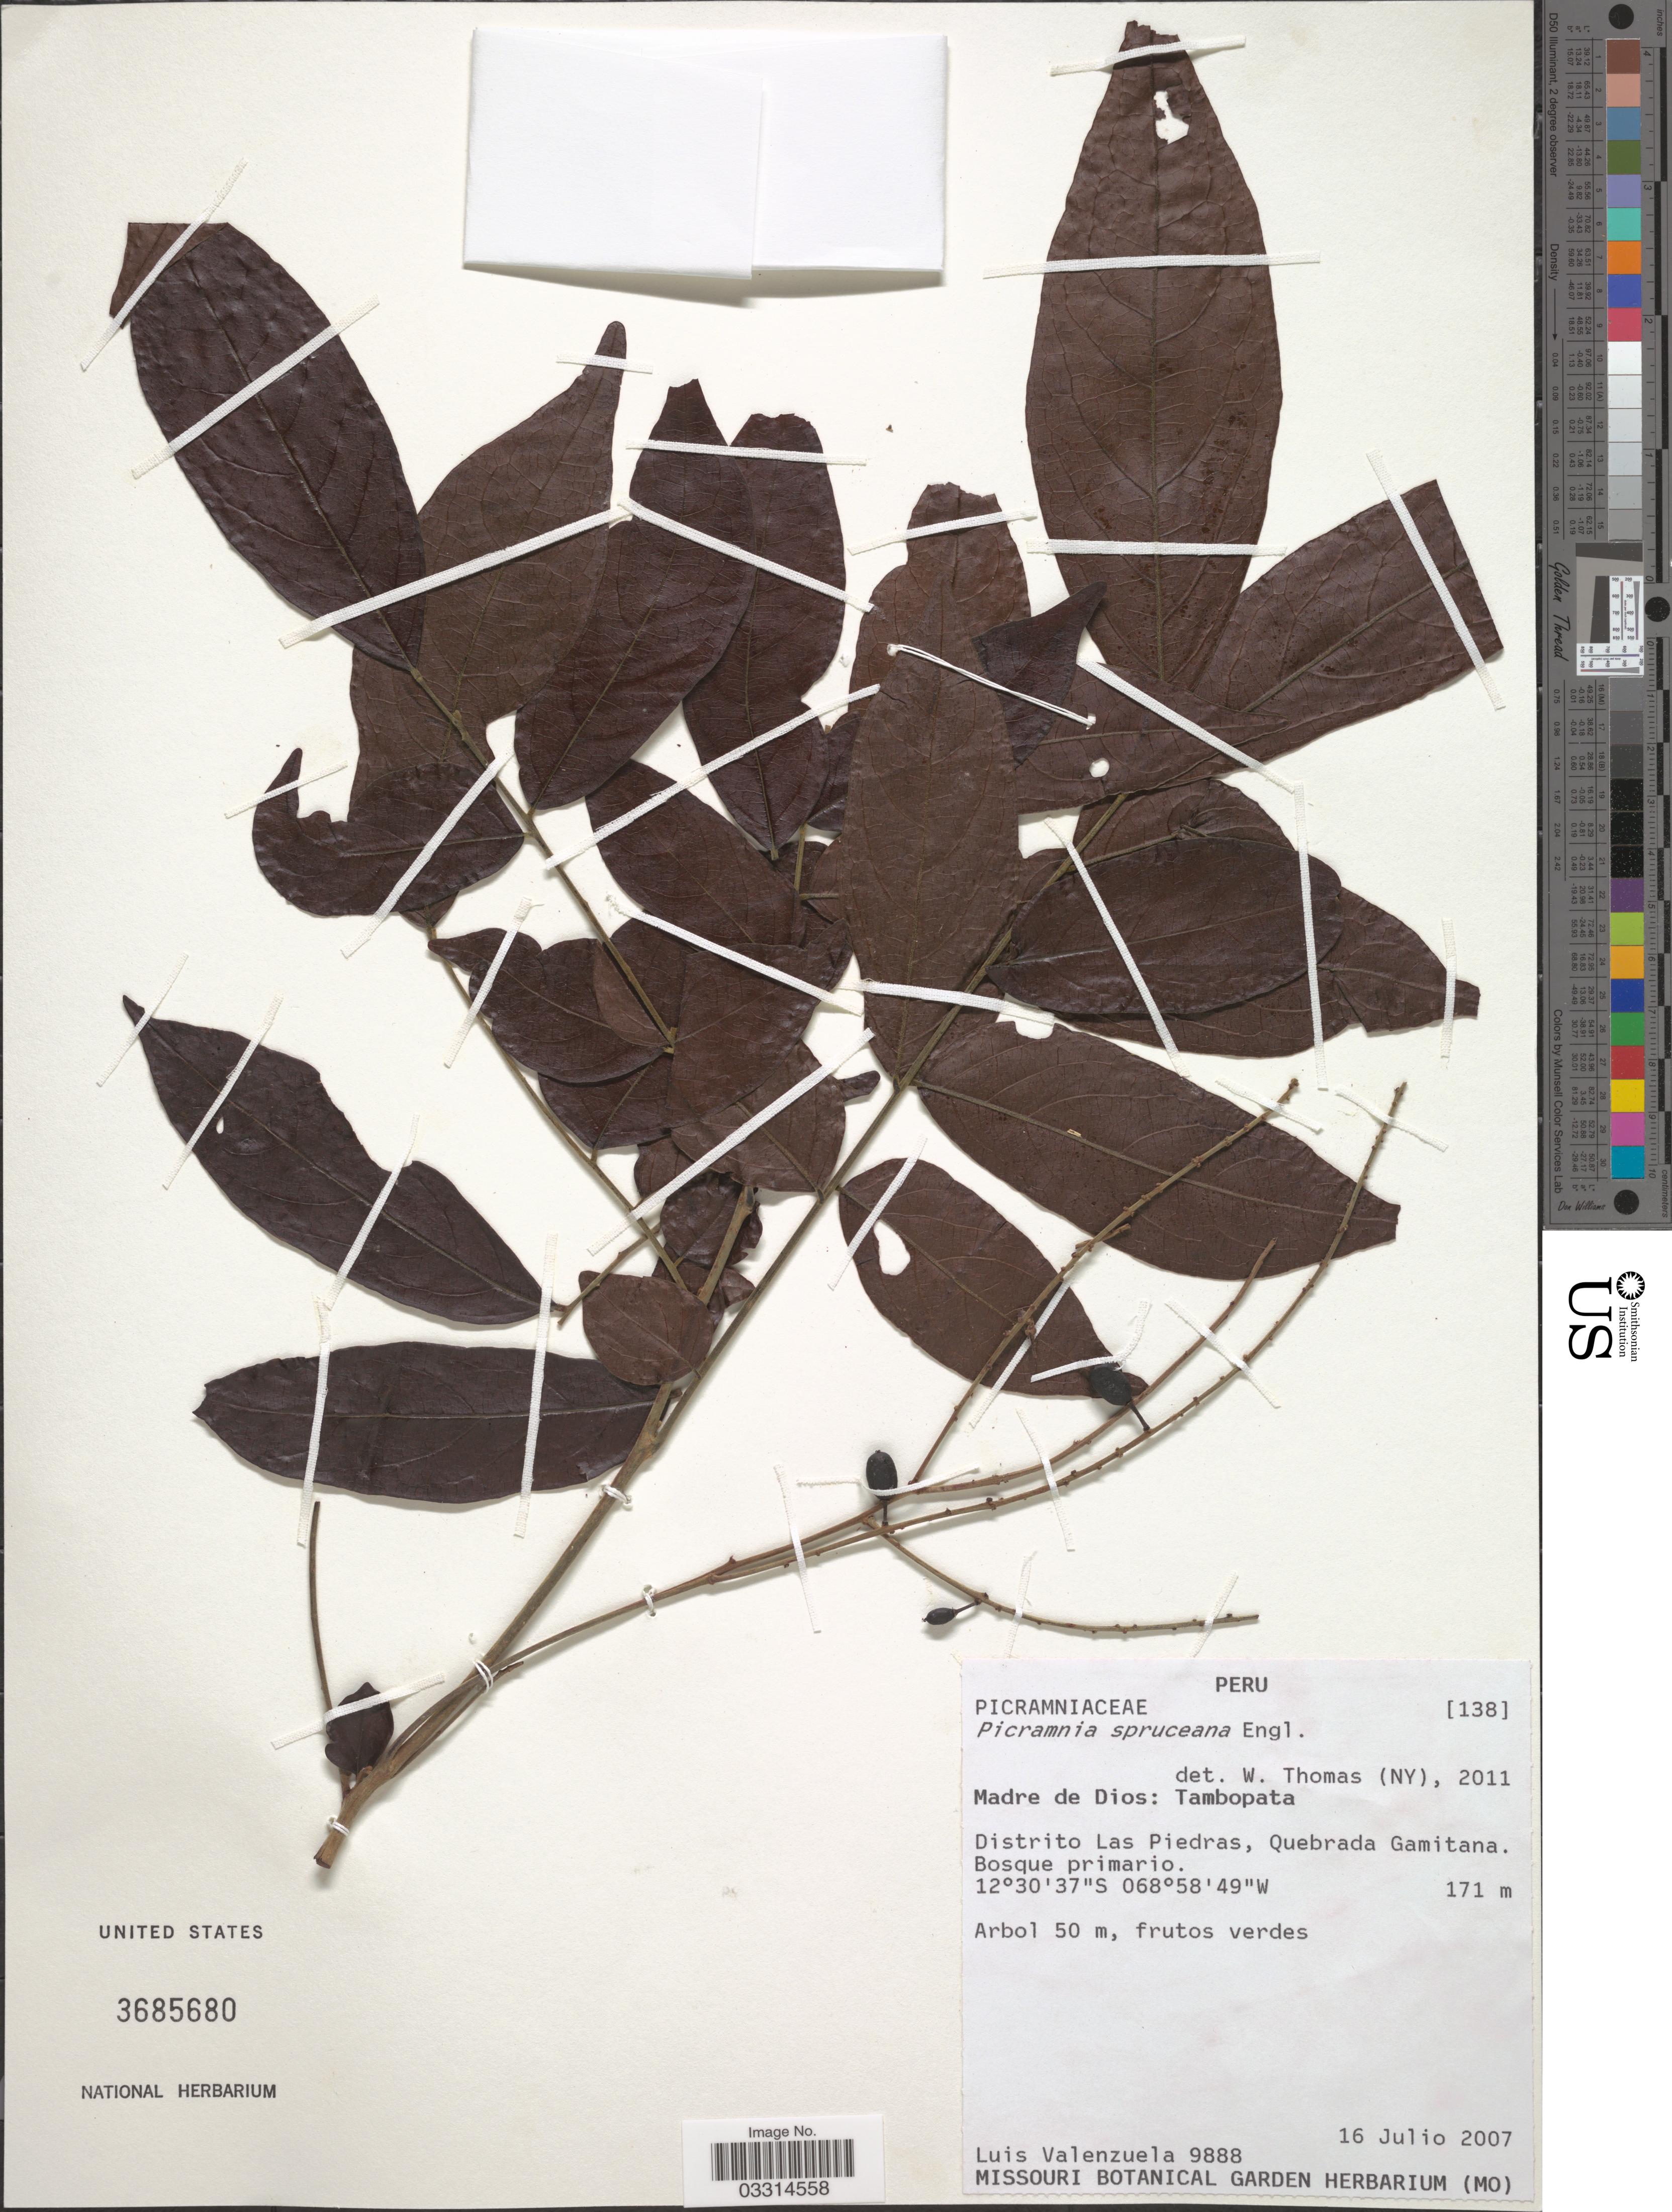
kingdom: Plantae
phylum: Tracheophyta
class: Magnoliopsida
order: Picramniales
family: Picramniaceae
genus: Picramnia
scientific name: Picramnia sellowii subsp. spruceana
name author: (Engl.) Pirani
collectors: L. Valenzuela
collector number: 9888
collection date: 2007-07-16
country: Peru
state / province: Madre de Dios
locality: Tambopata. Distrito Las Piedras, Quebrada Gamitana.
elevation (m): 171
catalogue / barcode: US 3685680